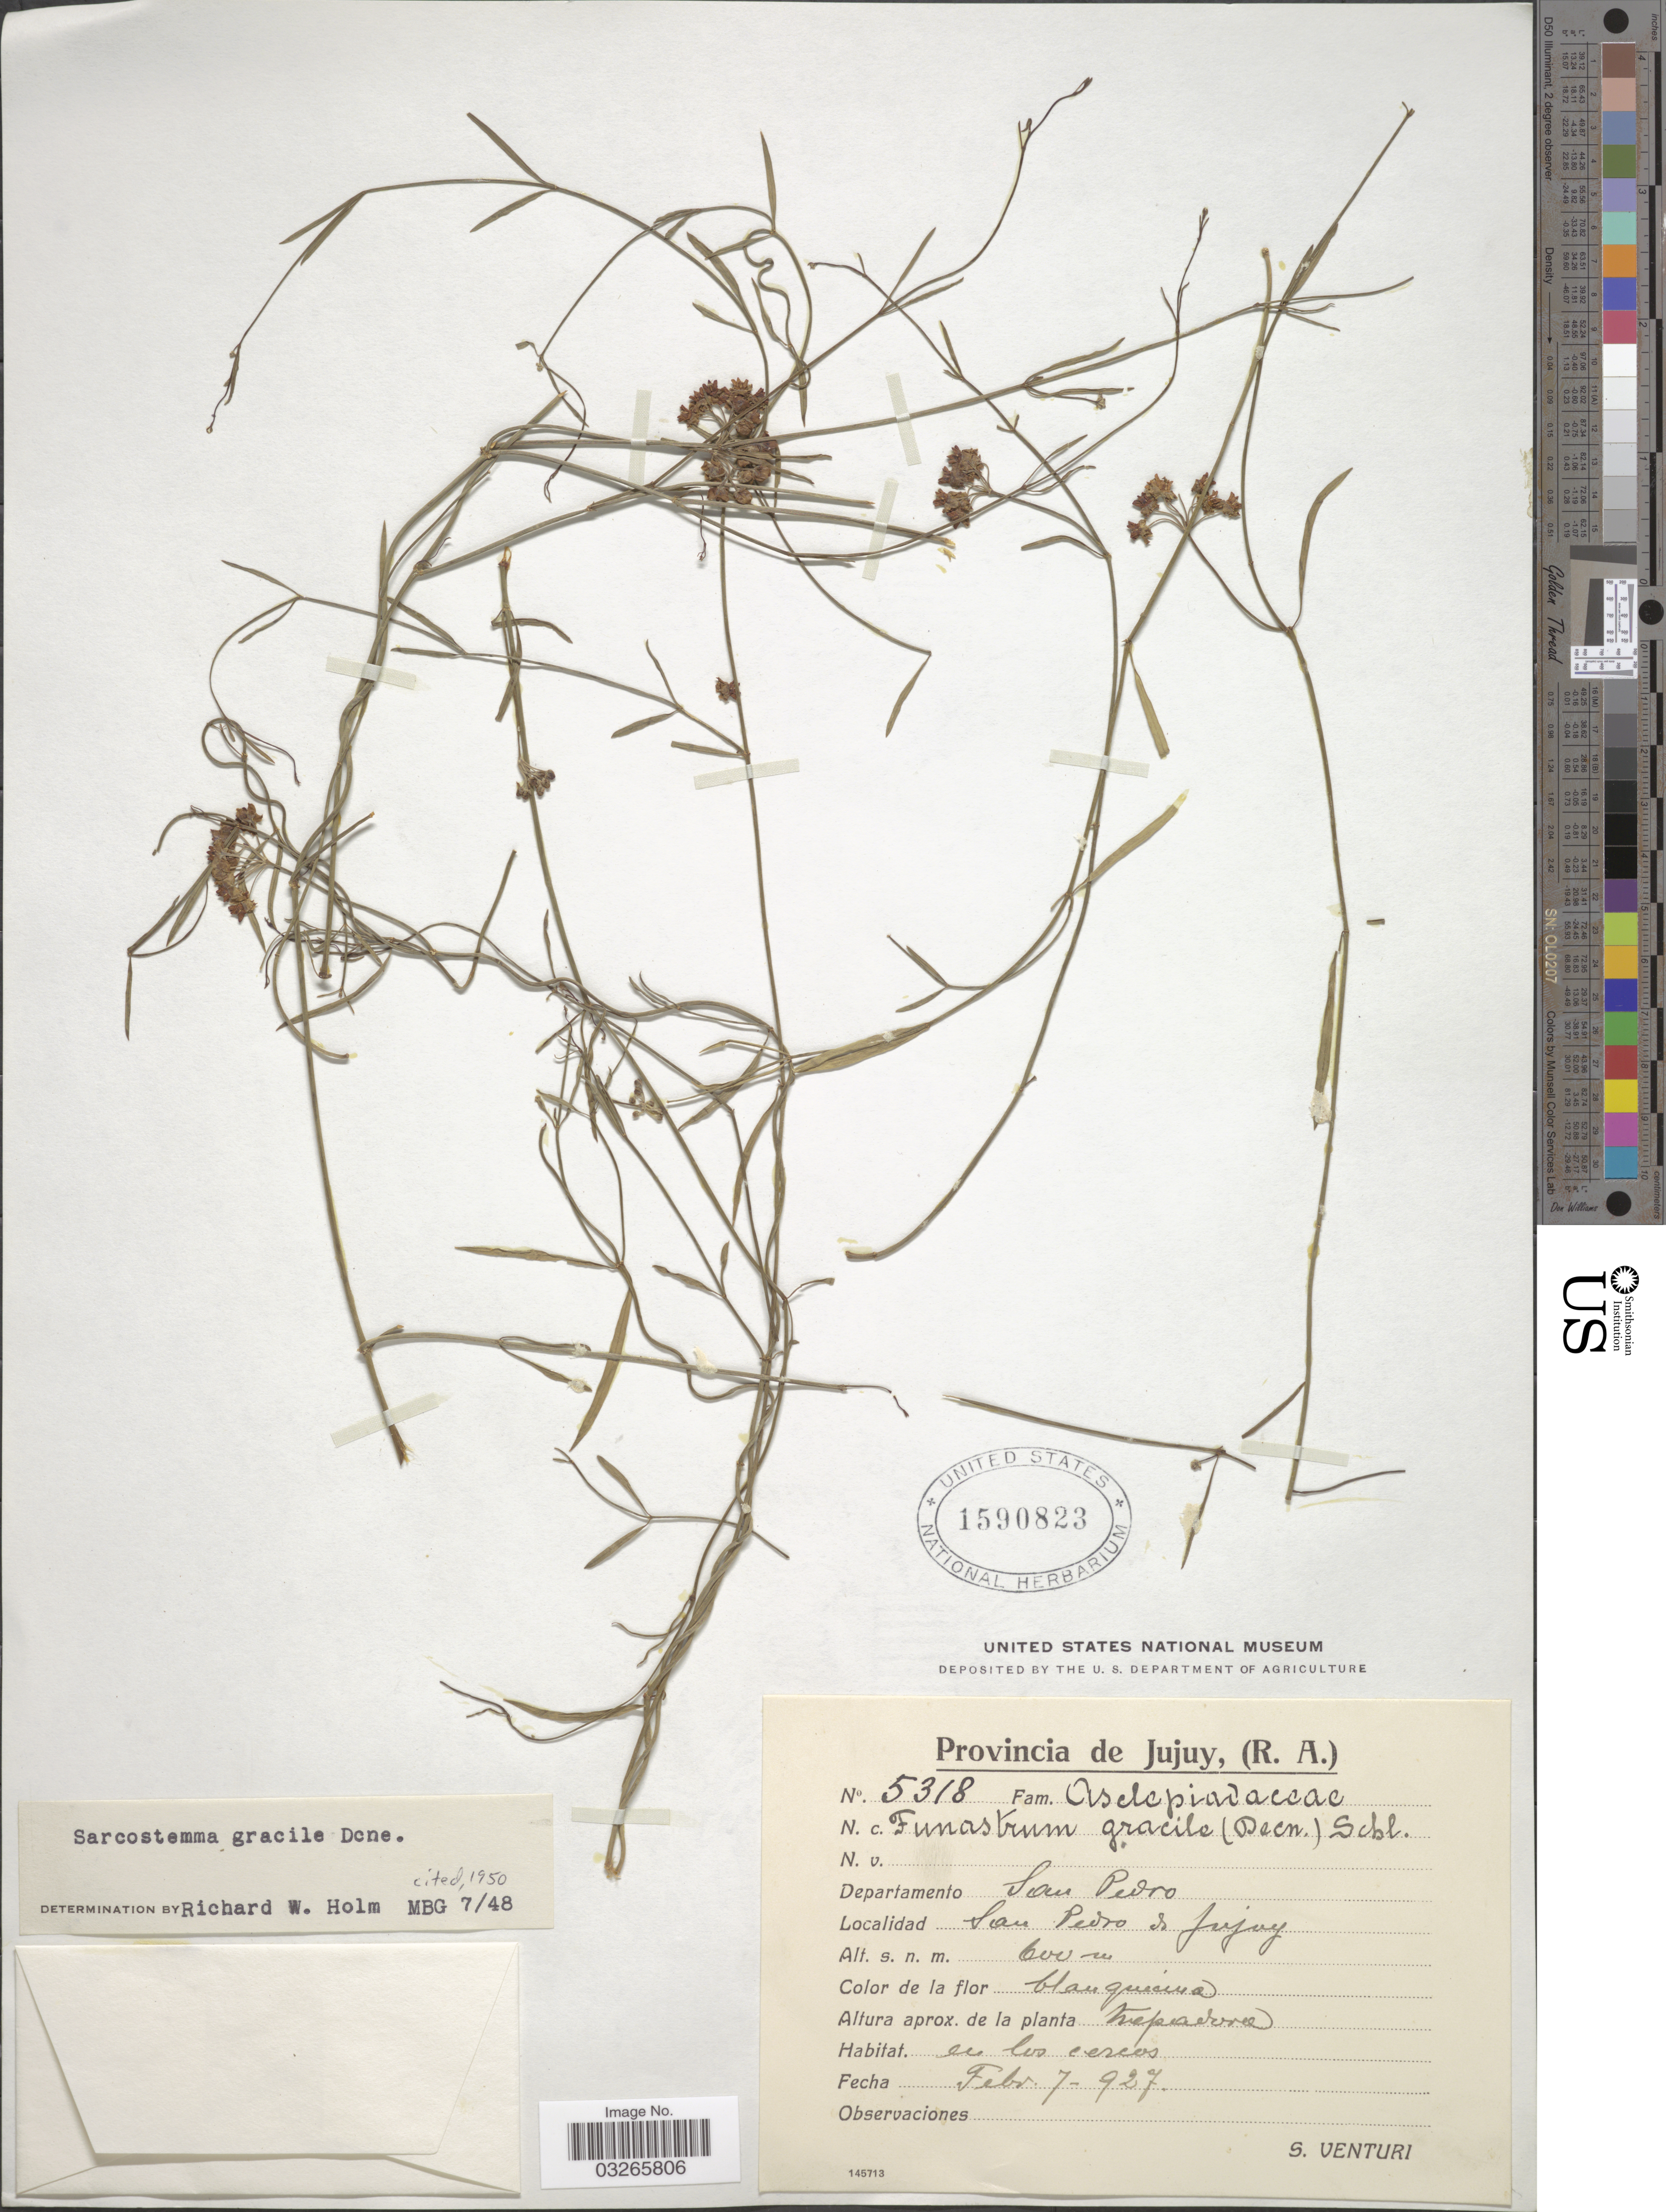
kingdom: Plantae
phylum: Tracheophyta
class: Magnoliopsida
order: Gentianales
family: Apocynaceae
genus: Sarcostemma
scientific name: Sarcostemma gracile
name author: Decne.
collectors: S. Venturi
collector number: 5318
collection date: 1927-02-07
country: Argentina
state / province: Jujuy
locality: Departamento San Pedro. San Pedro de Jujuy.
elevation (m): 600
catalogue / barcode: US 1590823